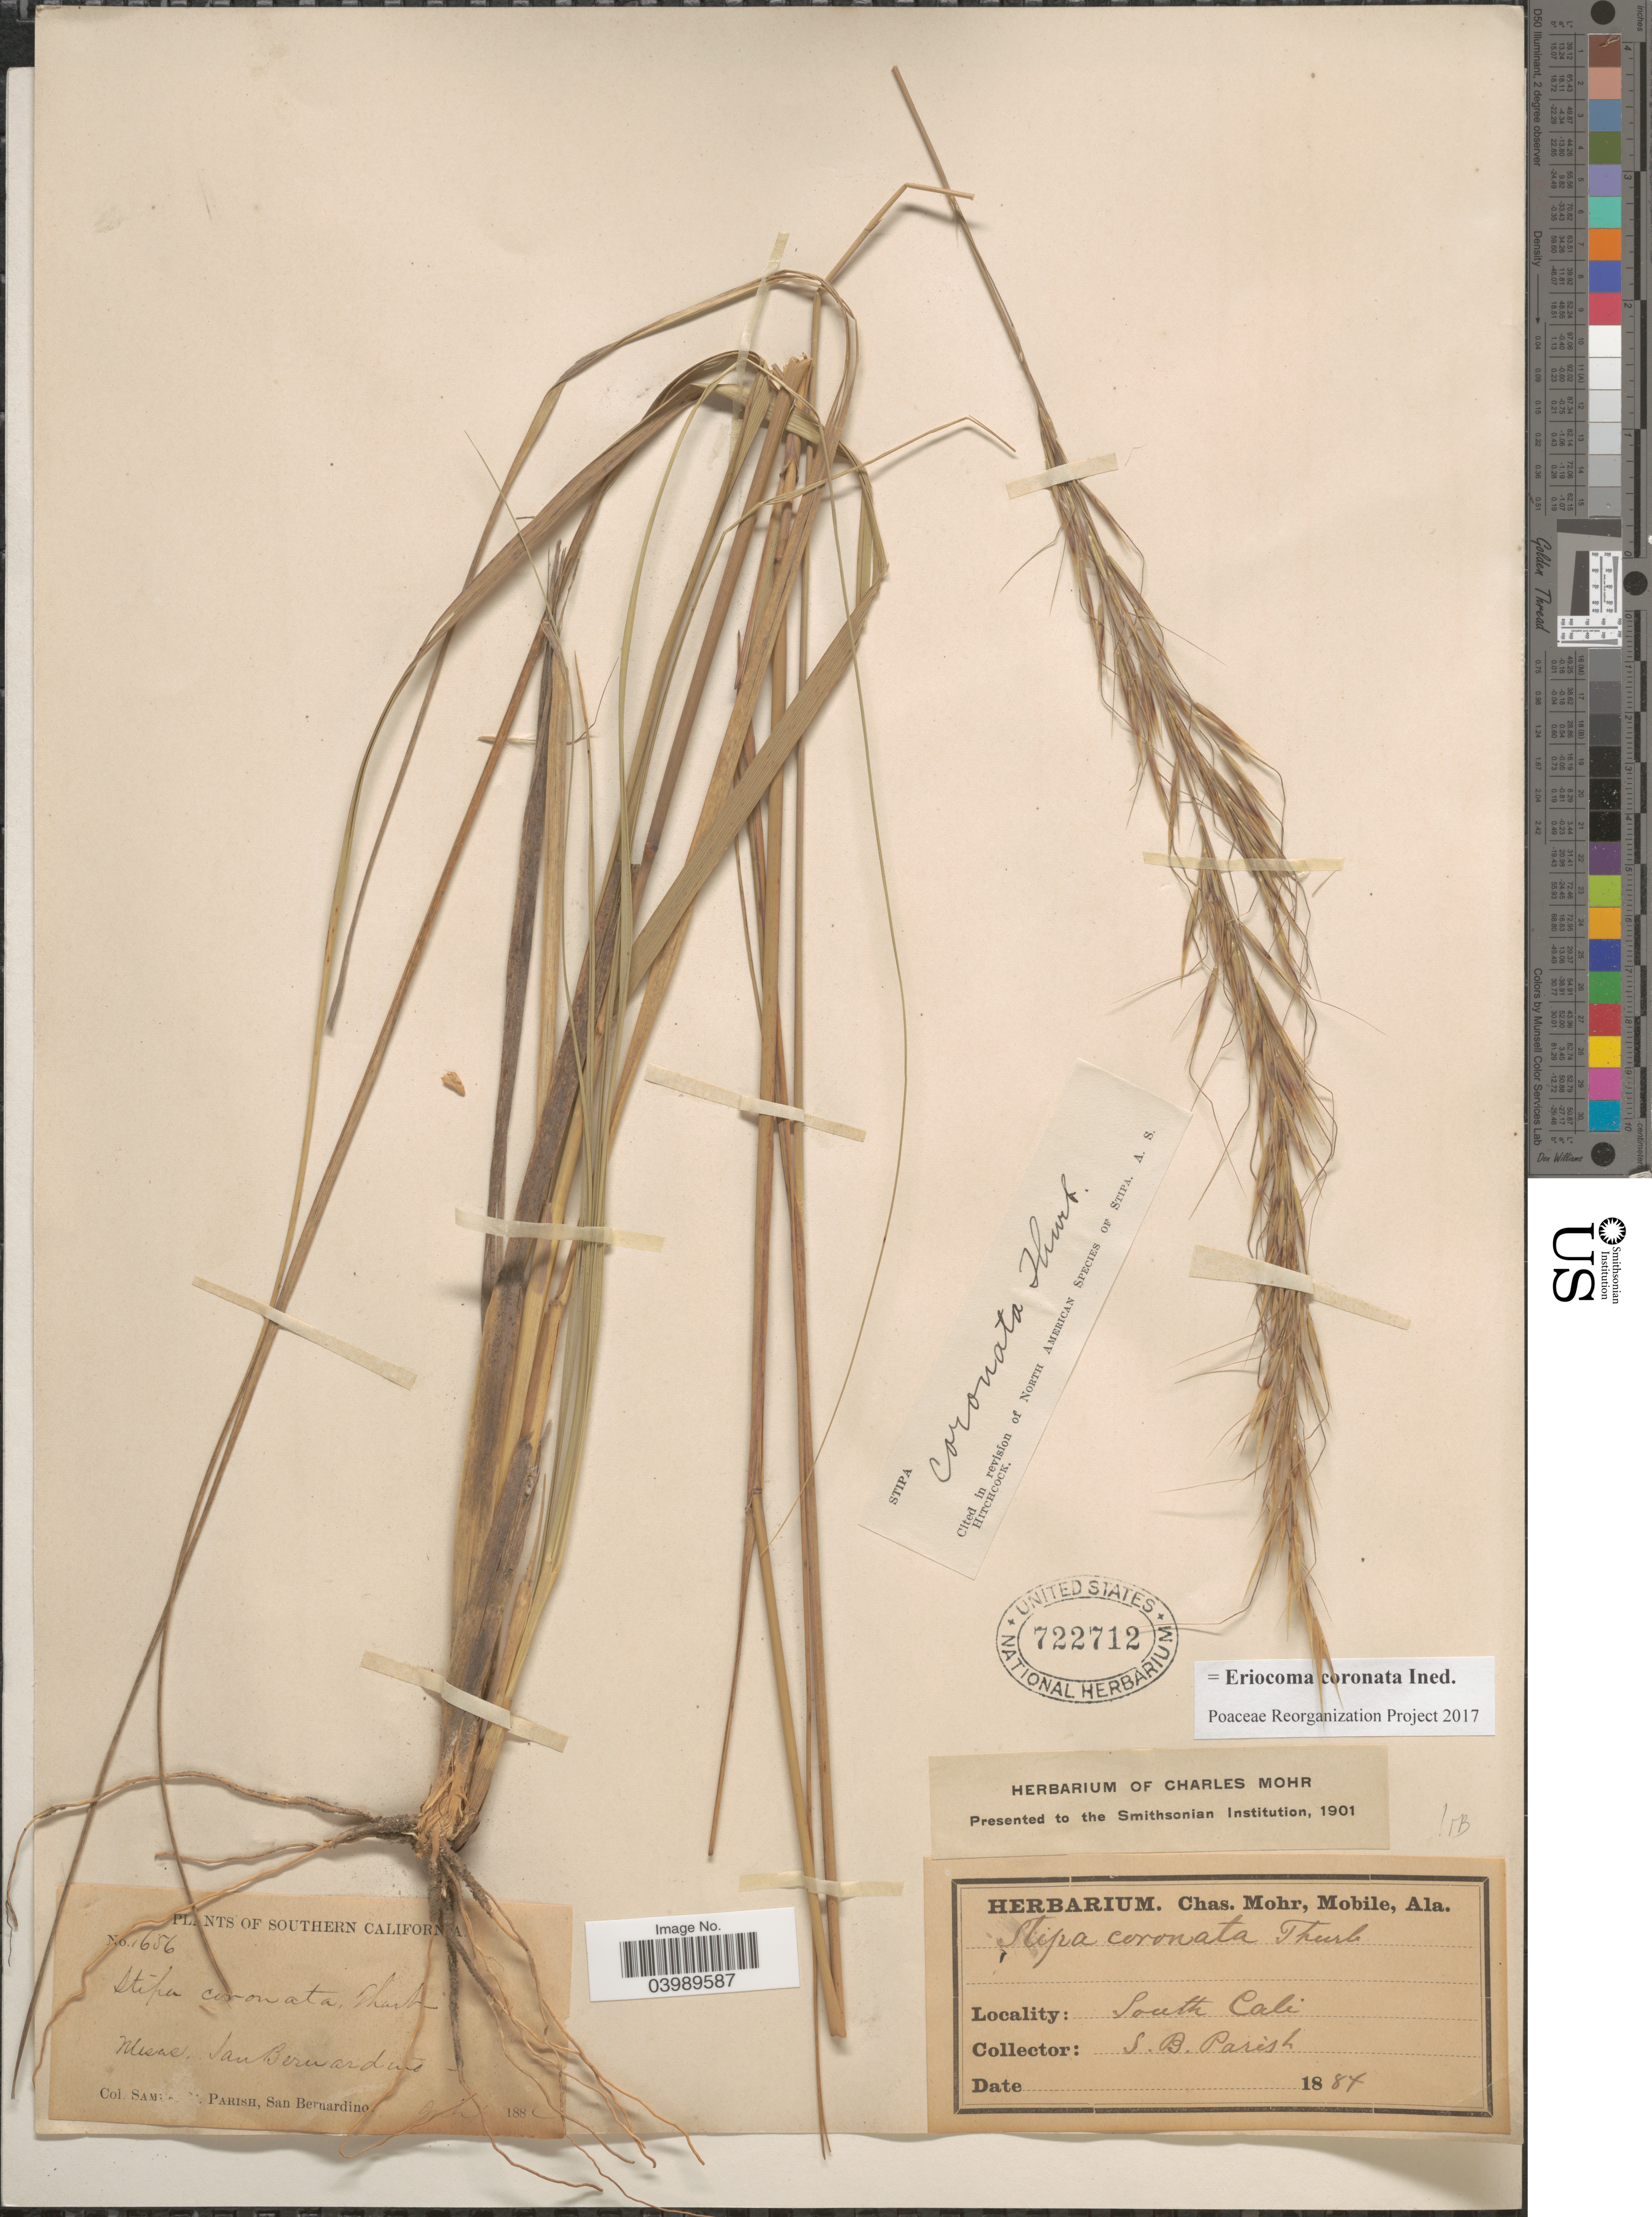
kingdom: Plantae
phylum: Tracheophyta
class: Liliopsida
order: Poales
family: Poaceae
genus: Eriocoma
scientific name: Eriocoma coronata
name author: (Thurb.) Romasch.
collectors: S. B. Parish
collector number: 1656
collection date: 1884-07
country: United States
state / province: California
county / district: San Bernardino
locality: Southern California. Mesas. San Bernardino.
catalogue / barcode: US 722712